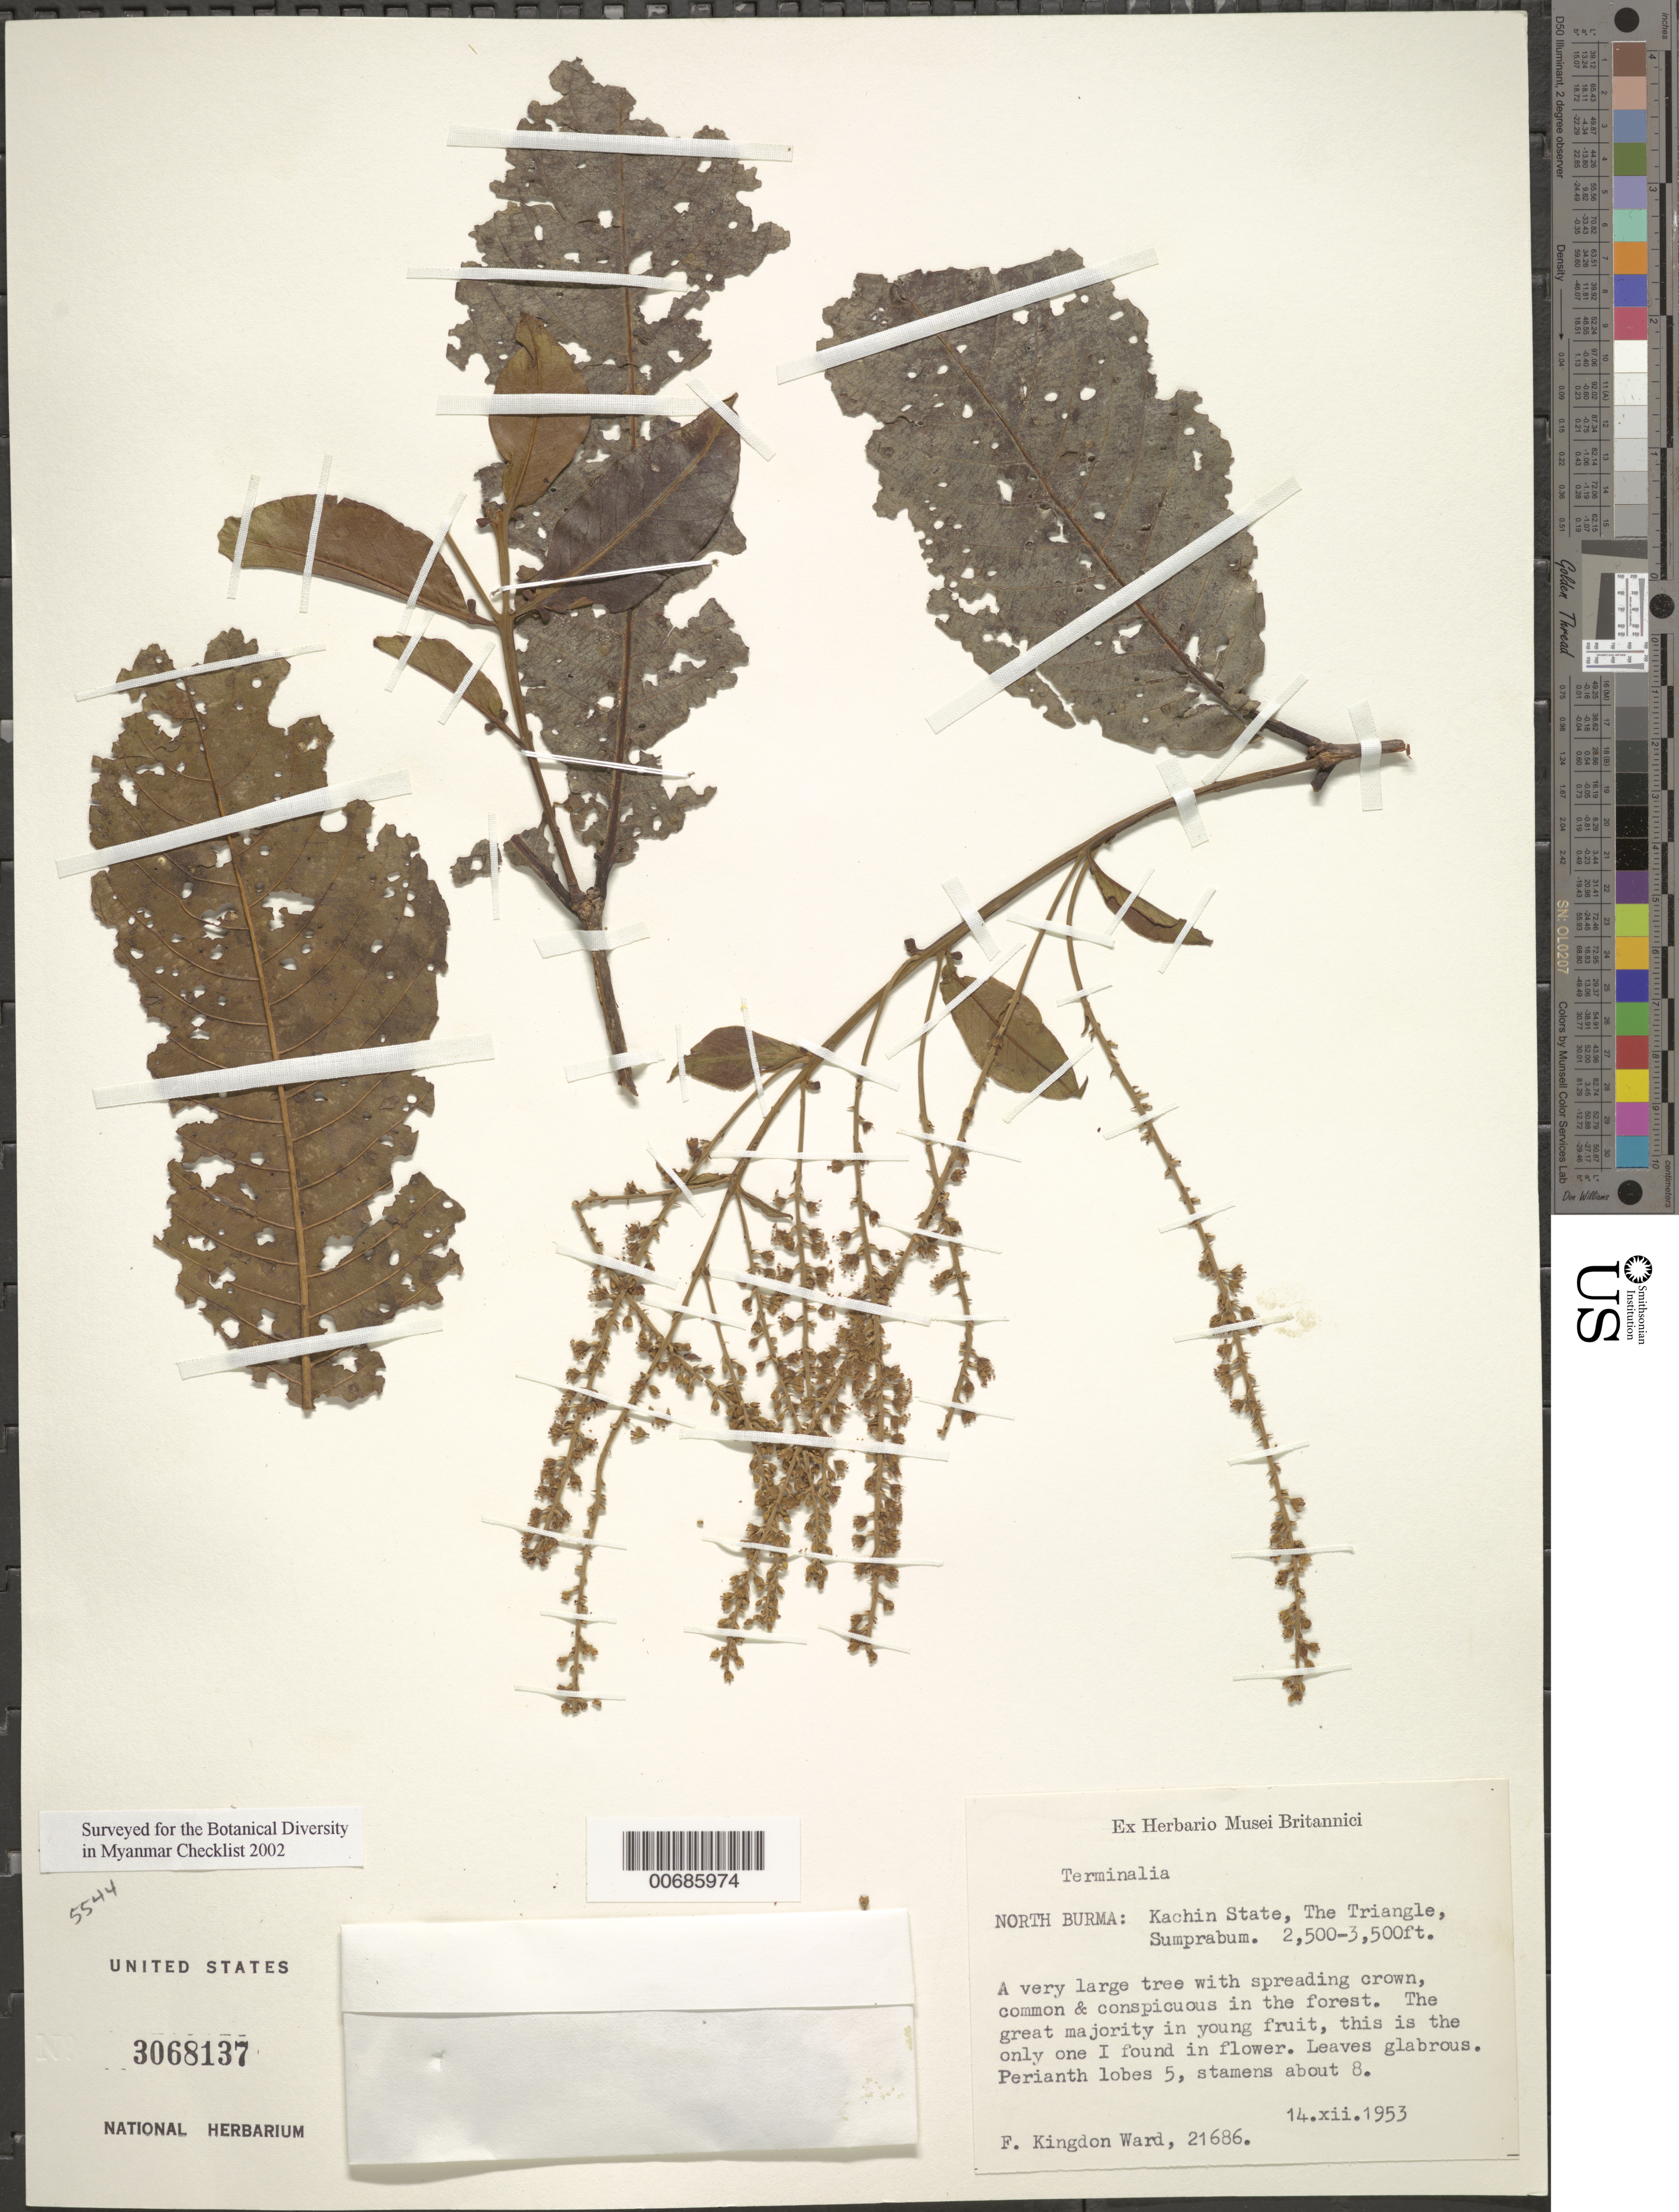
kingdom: Plantae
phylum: Tracheophyta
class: Magnoliopsida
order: Myrtales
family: Combretaceae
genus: Terminalia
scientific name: Terminalia sp.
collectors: F. Kingdon Ward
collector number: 21686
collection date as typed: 14 Dec 1953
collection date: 1953-12-14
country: Myanmar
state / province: Kachin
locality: Sumprabum, The Triangle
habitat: Forest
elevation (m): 762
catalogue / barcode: US 3068137